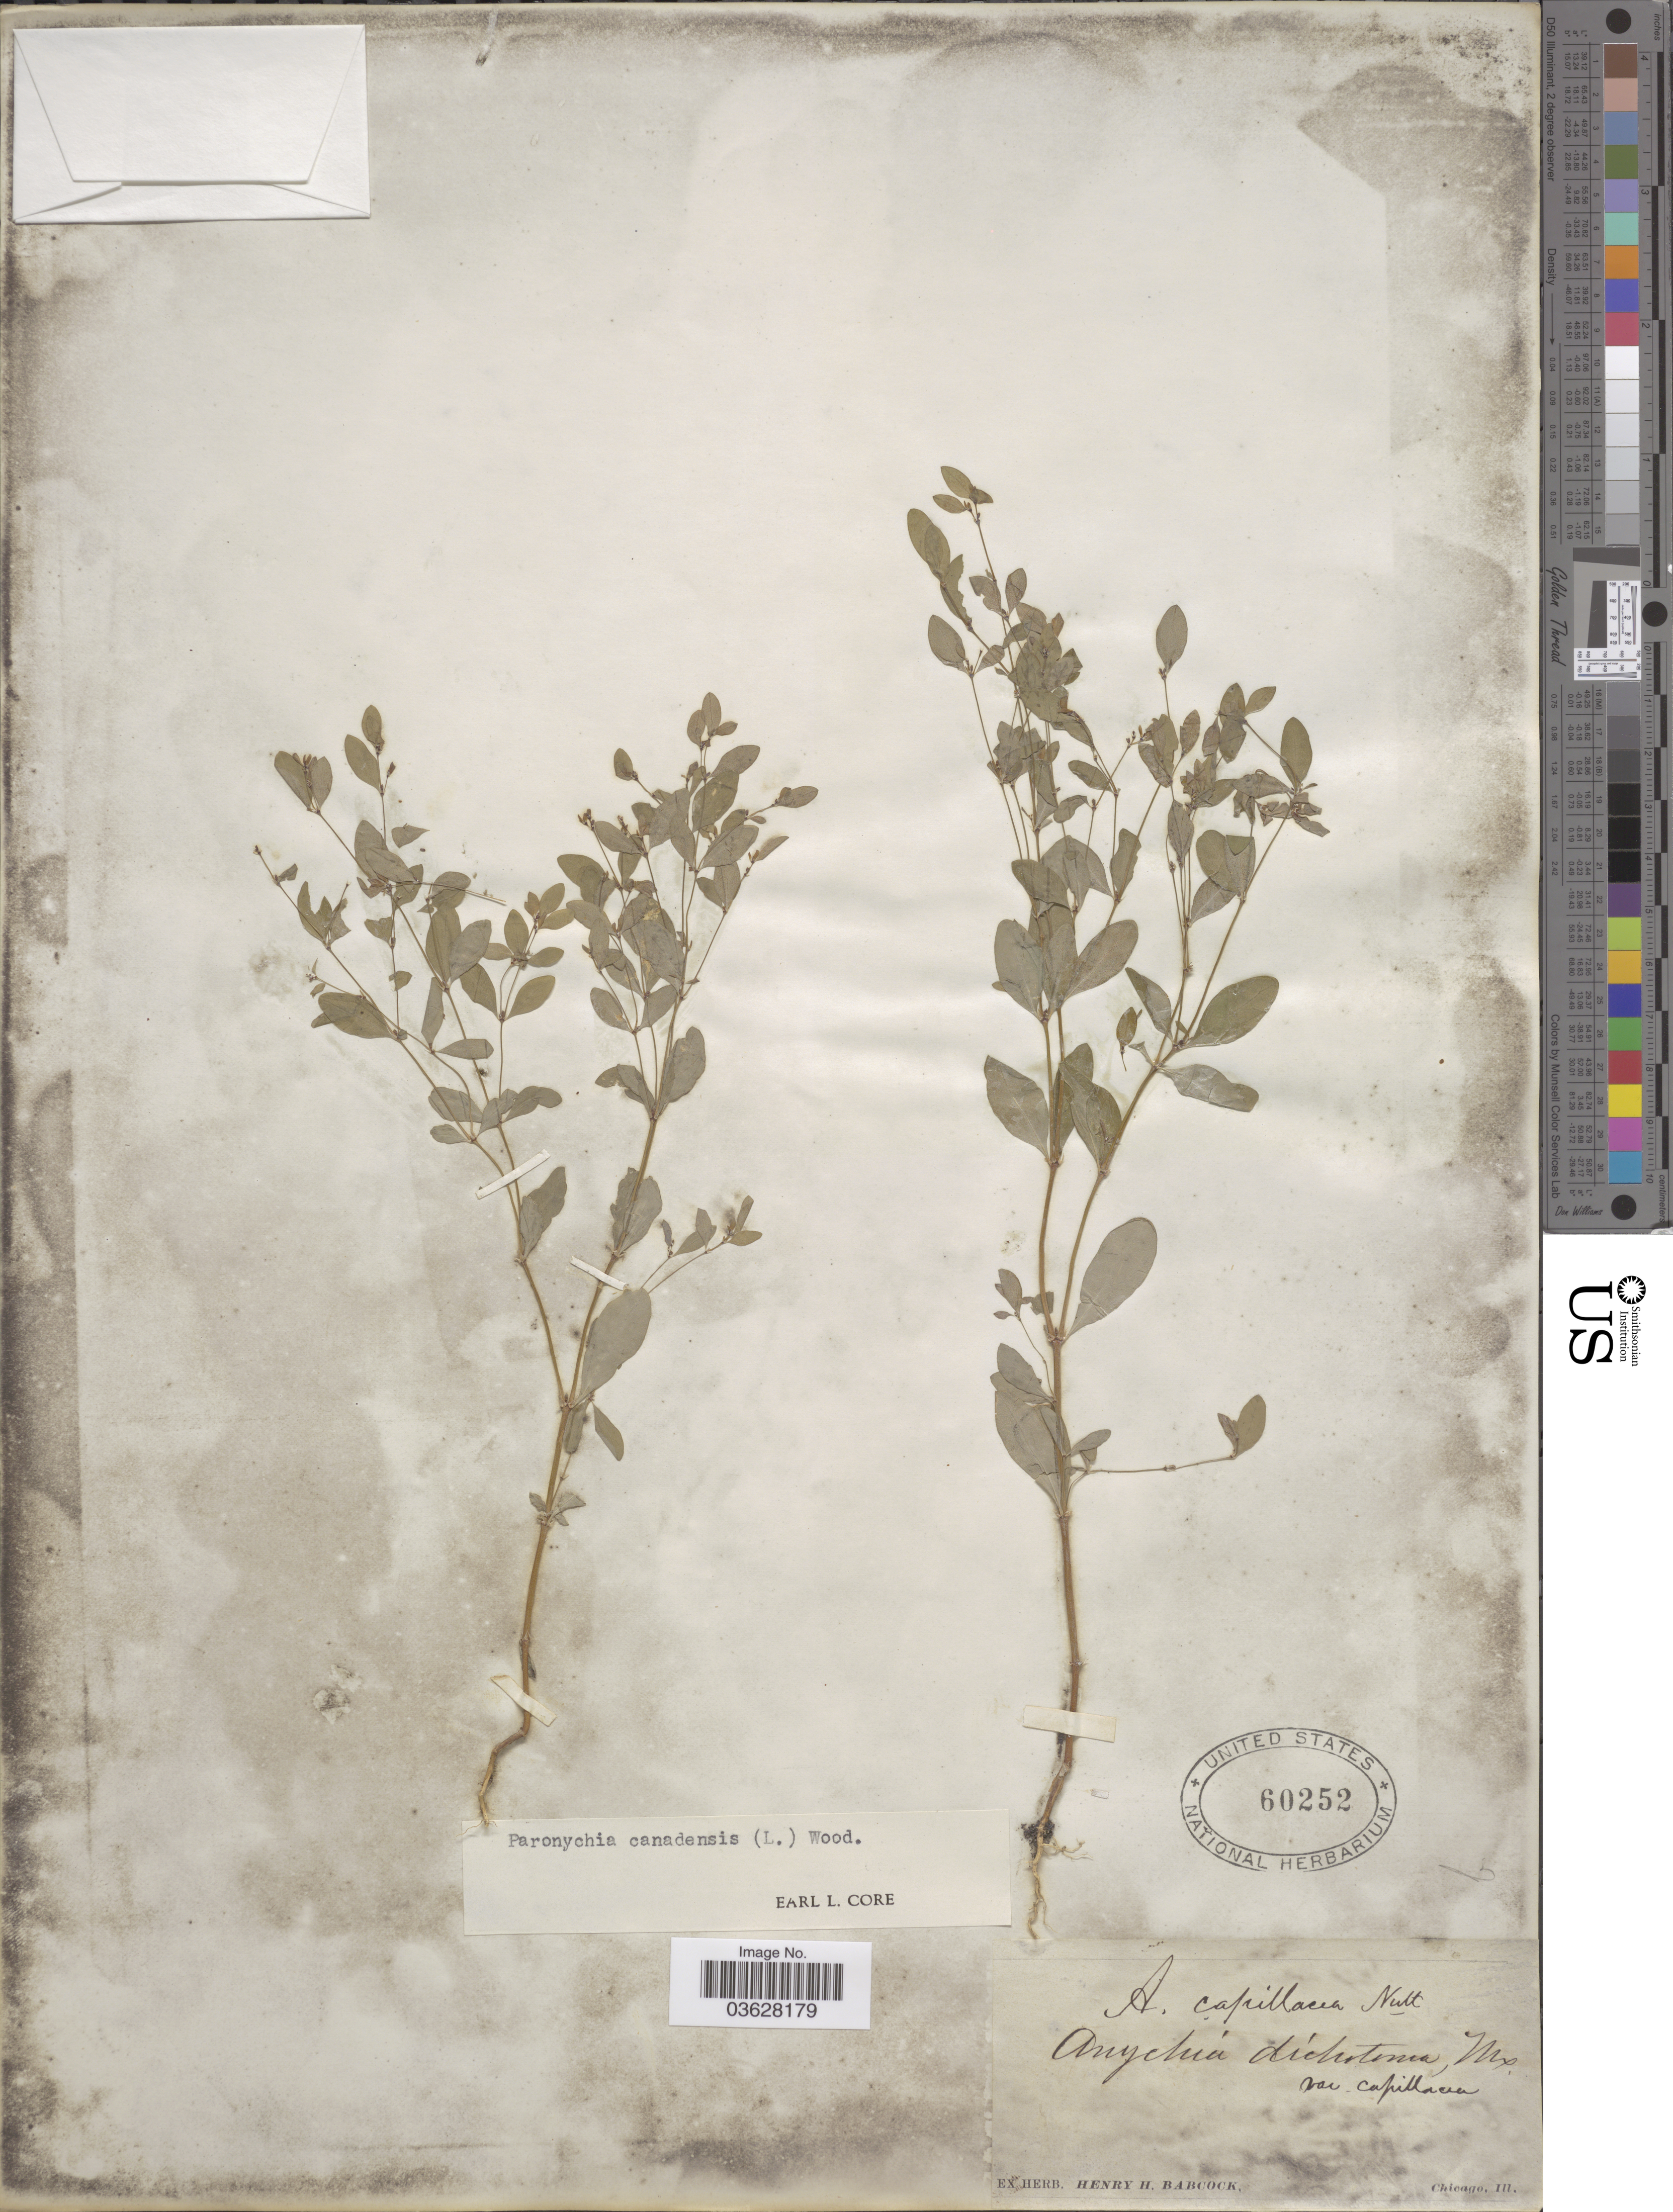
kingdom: Plantae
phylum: Tracheophyta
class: Magnoliopsida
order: Caryophyllales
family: Caryophyllaceae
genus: Paronychia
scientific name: Paronychia canadensis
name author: (L.) Alph. Wood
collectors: ex herb. Henry Homes Babcock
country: United States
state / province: Illinois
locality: Chicago.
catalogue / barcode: US 60252